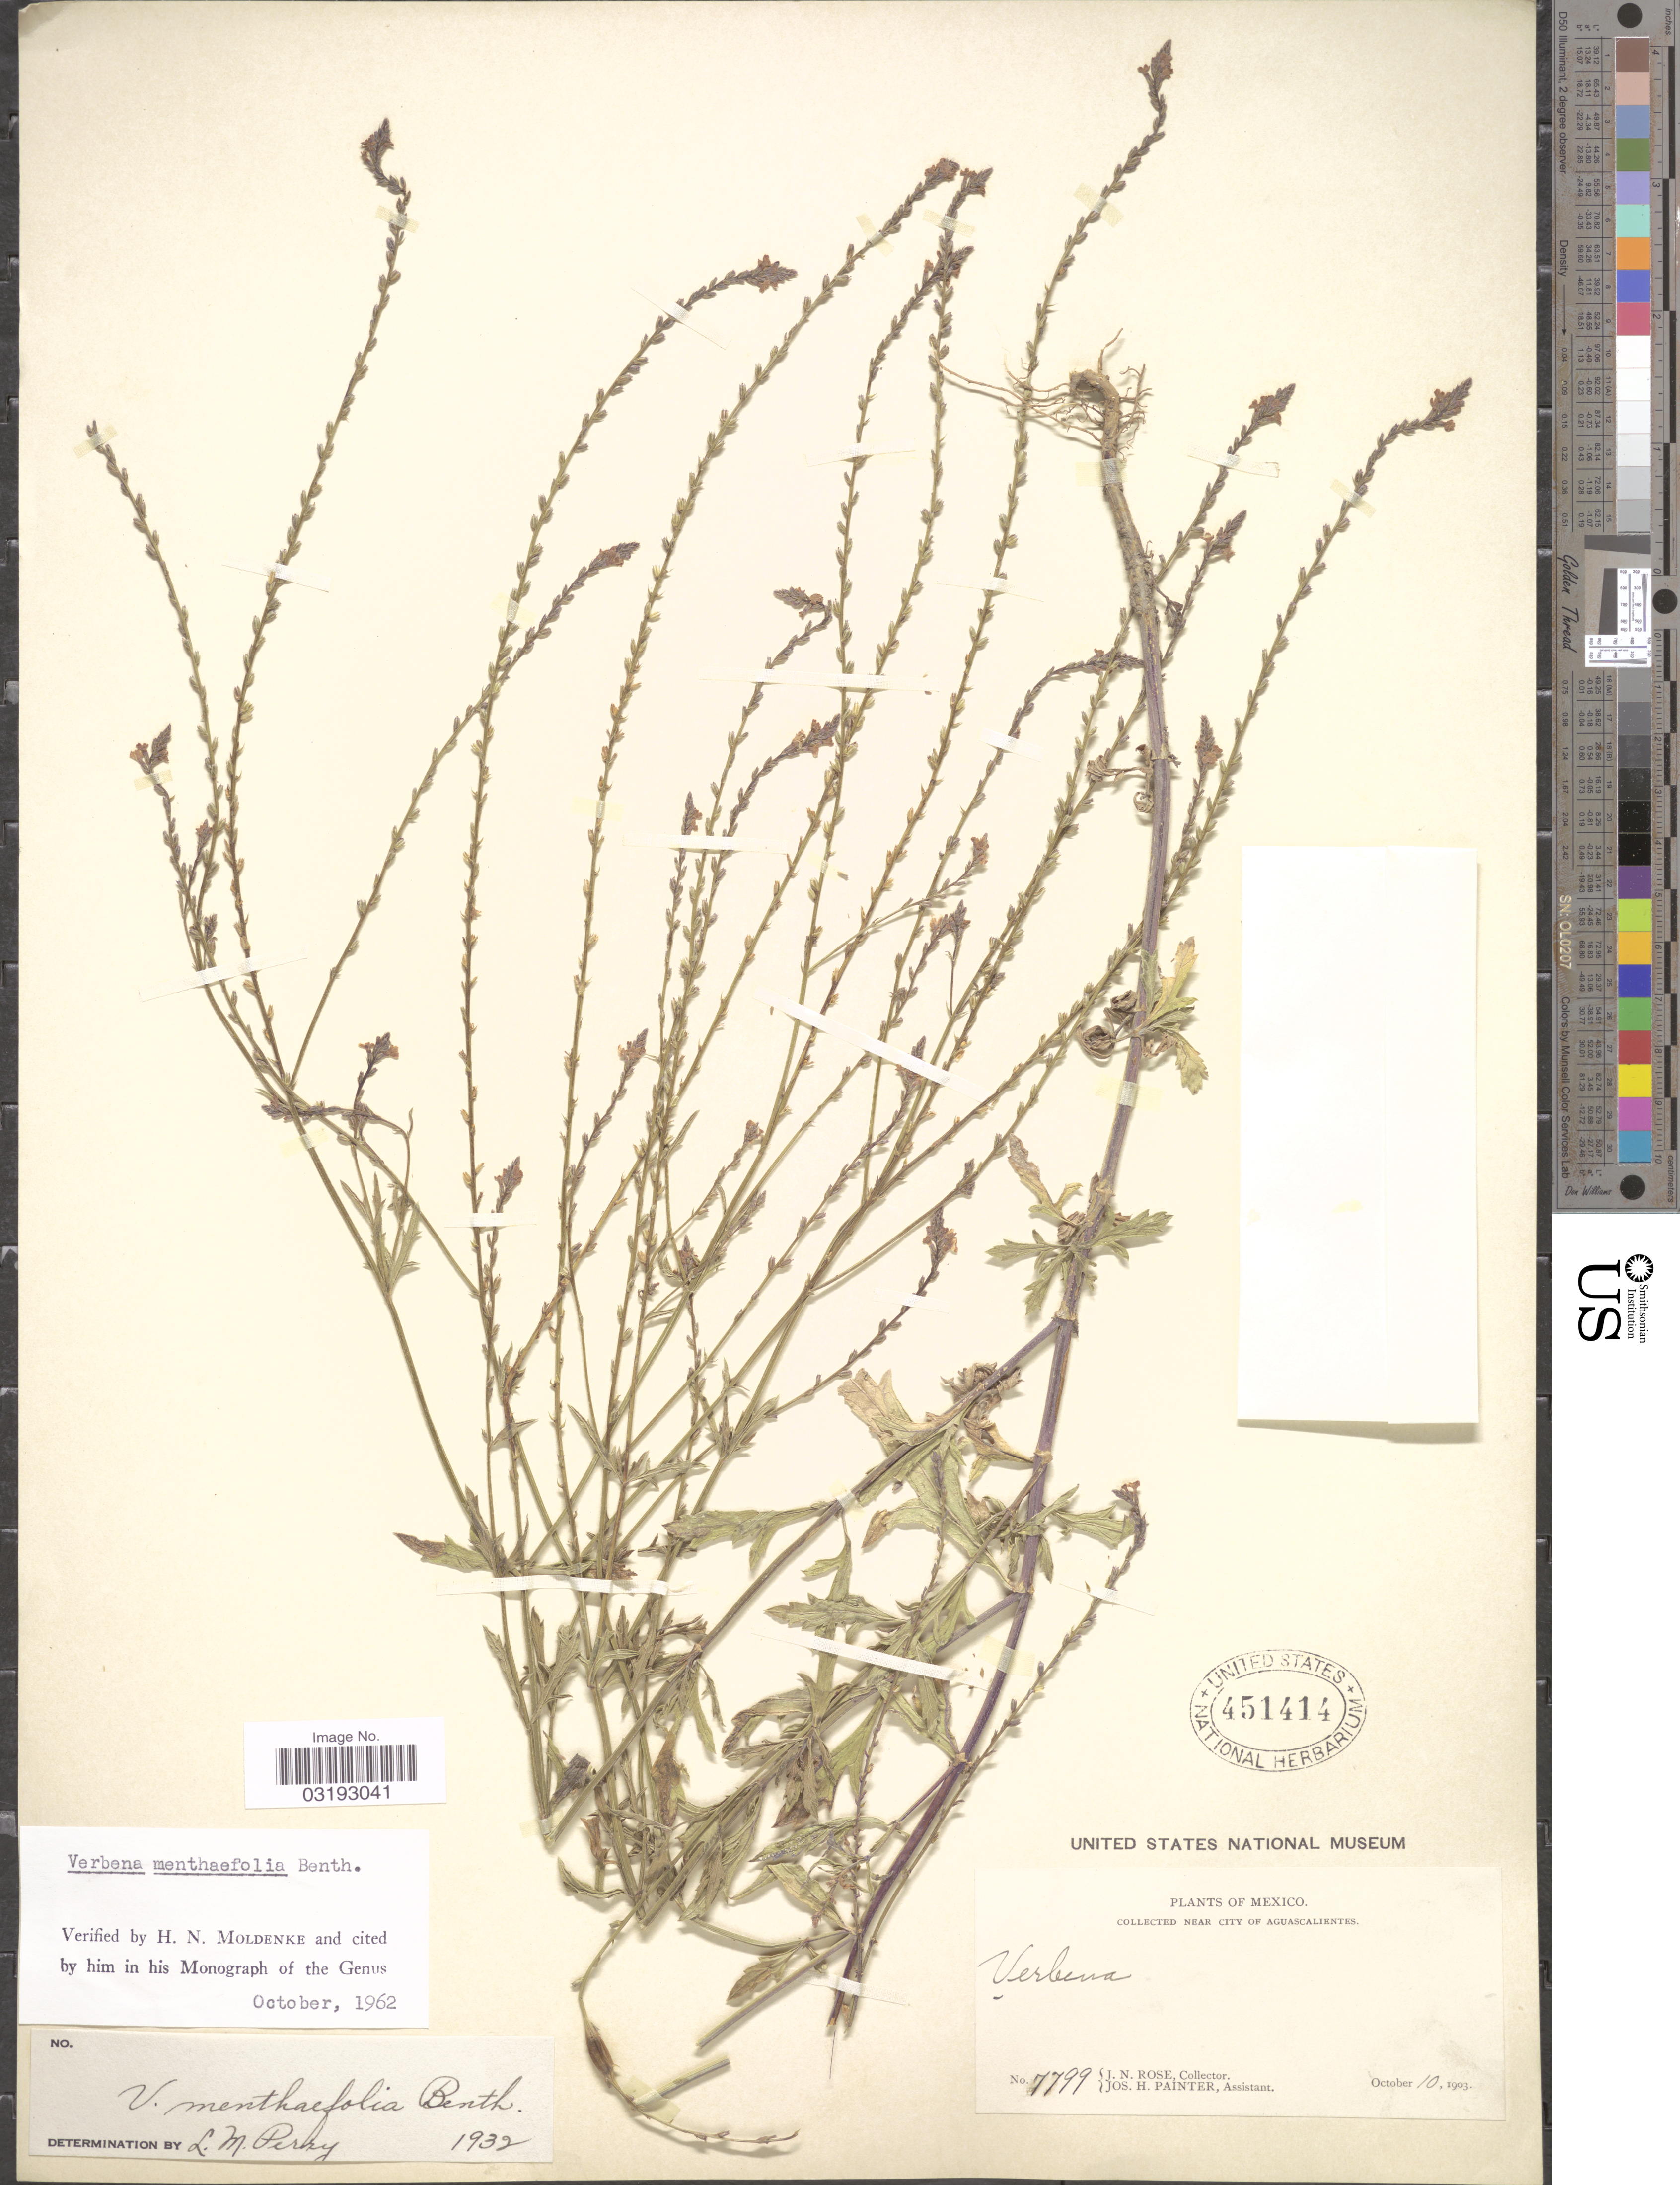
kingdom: Plantae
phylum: Tracheophyta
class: Magnoliopsida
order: Lamiales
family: Verbenaceae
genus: Verbena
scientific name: Verbena menthaefolia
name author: Benth.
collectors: J. N. Rose & J. H. Painter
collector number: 7799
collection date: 1903-10-10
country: Mexico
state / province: Aguascalientes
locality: Near city of Aguascalientes.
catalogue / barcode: US 451414